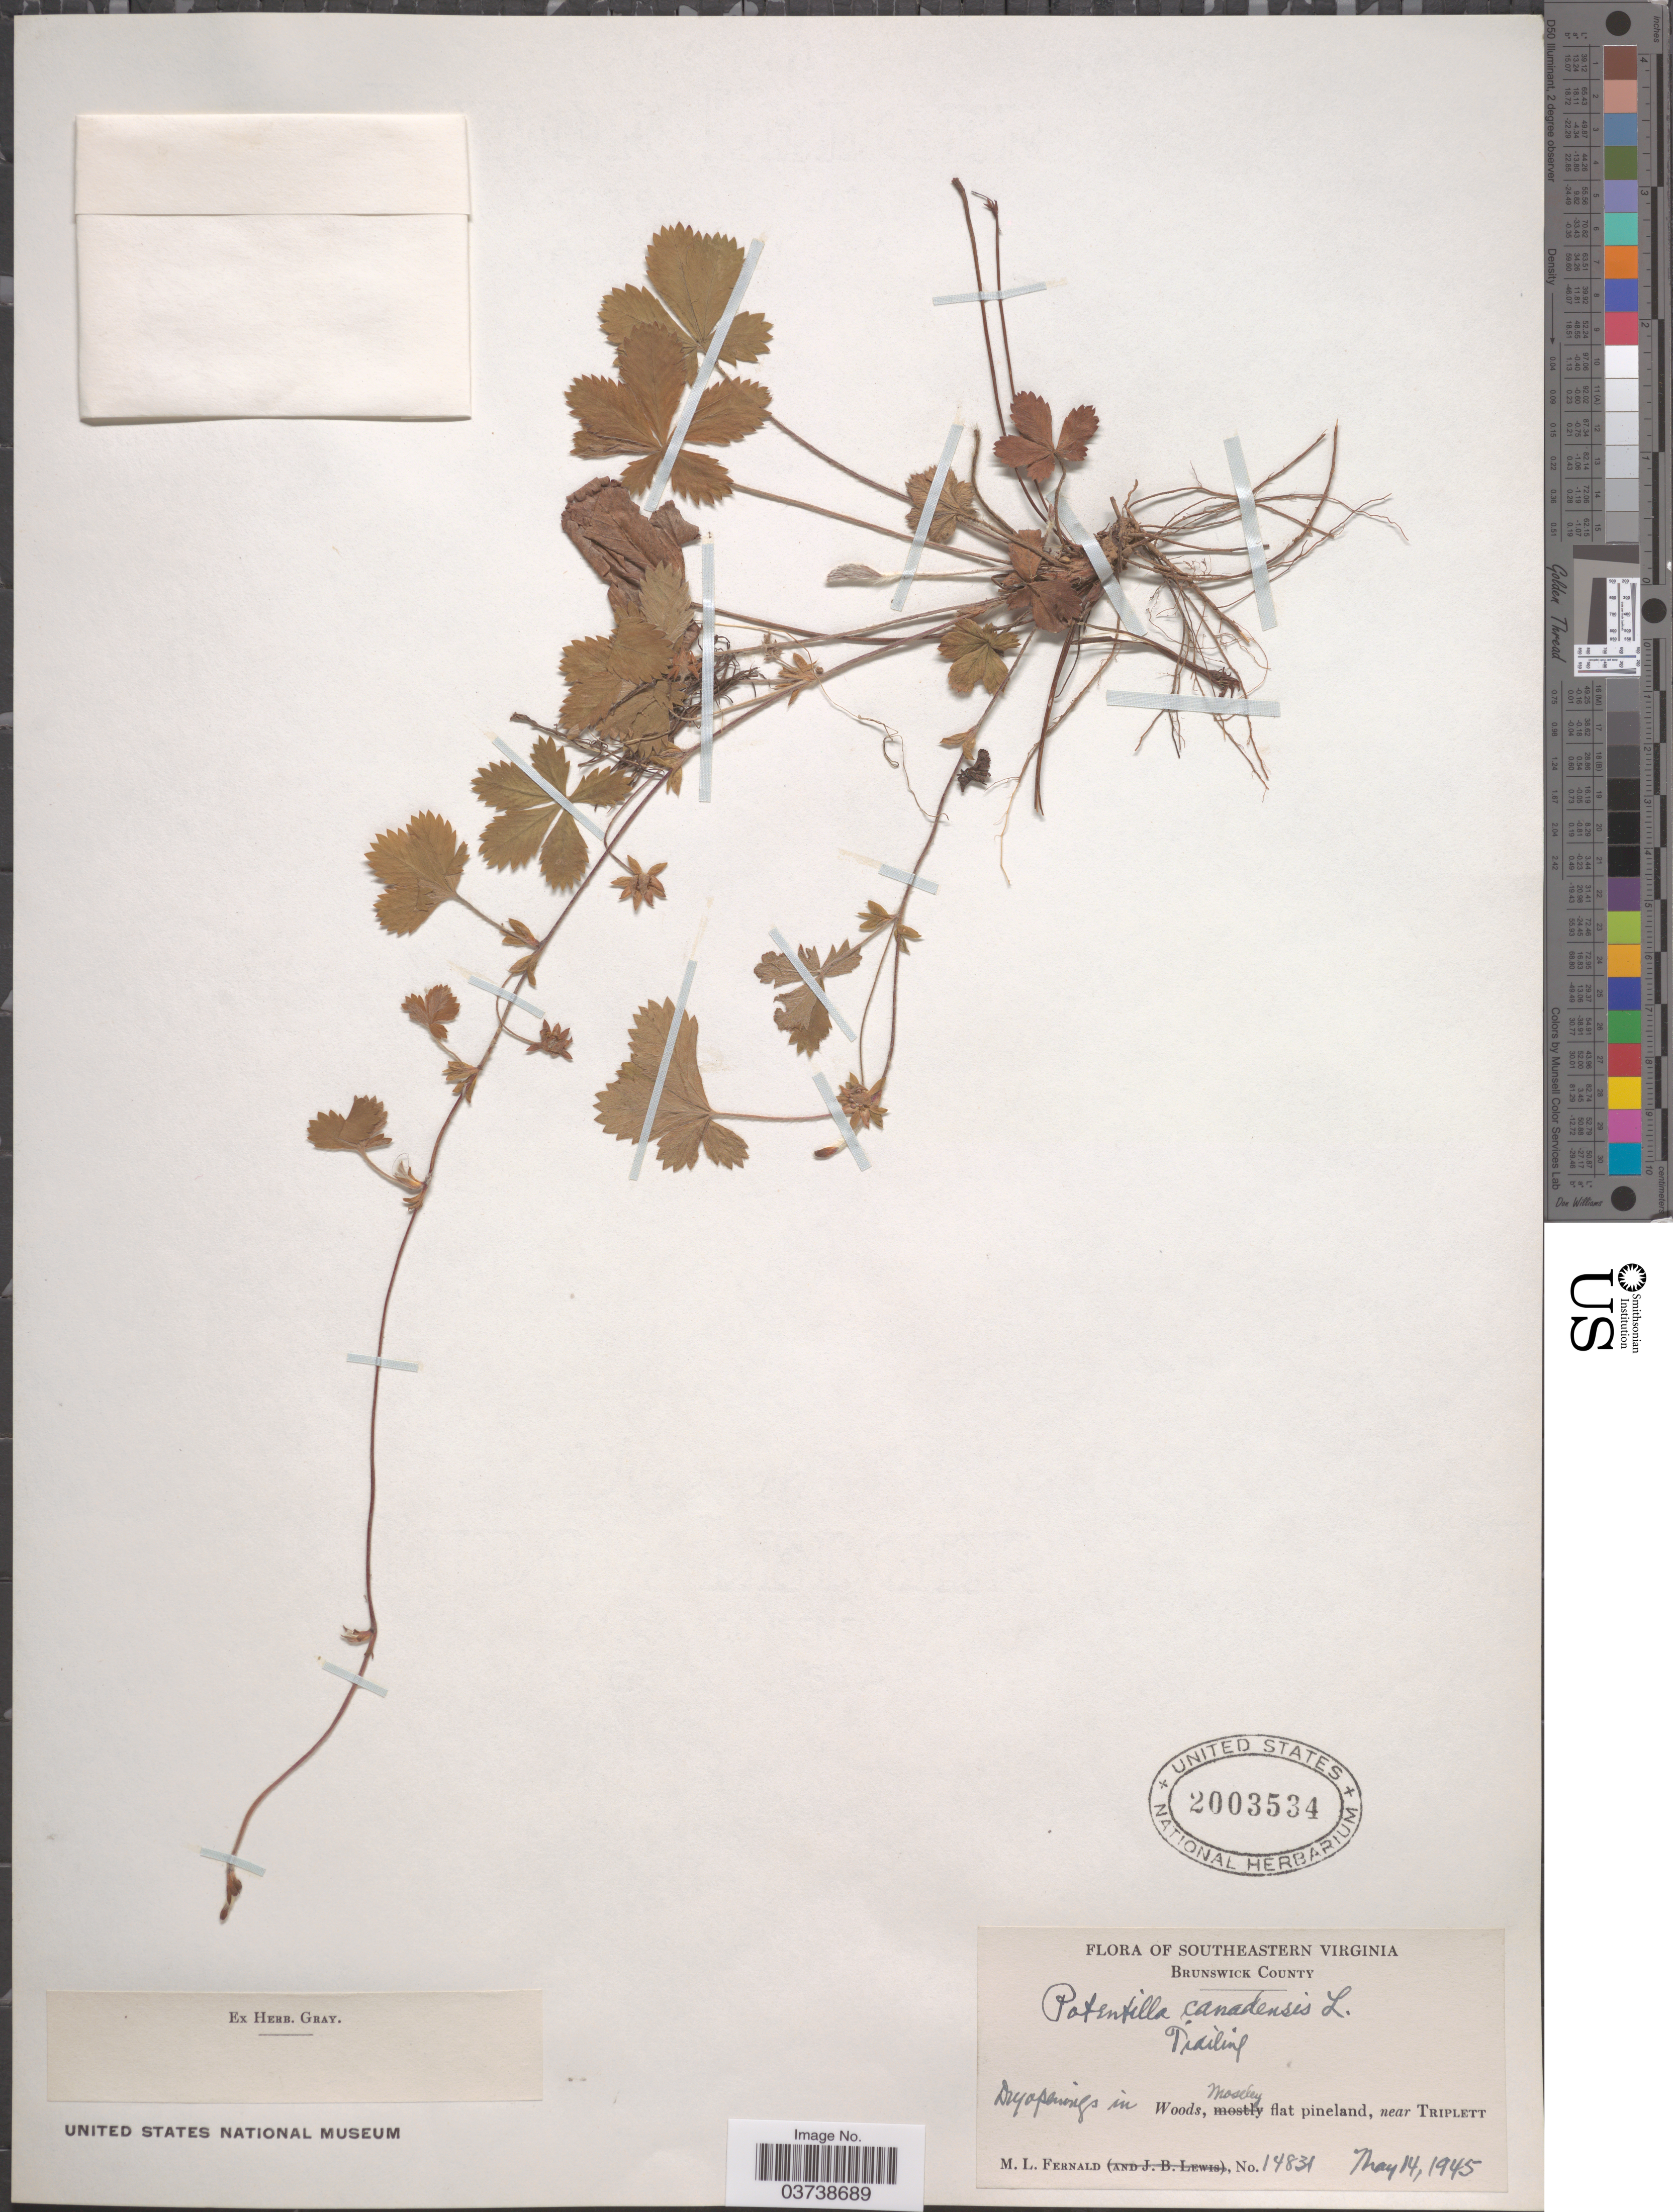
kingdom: Plantae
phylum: Tracheophyta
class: Magnoliopsida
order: Rosales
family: Rosaceae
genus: Potentilla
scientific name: Potentilla canadensis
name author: L.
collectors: M. L. Fernald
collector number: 14831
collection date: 1945-05-14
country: United States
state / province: Virginia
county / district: Brunswick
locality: Southeastern Virginia. Brunswick County. Near Triplett,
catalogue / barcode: US 2003534